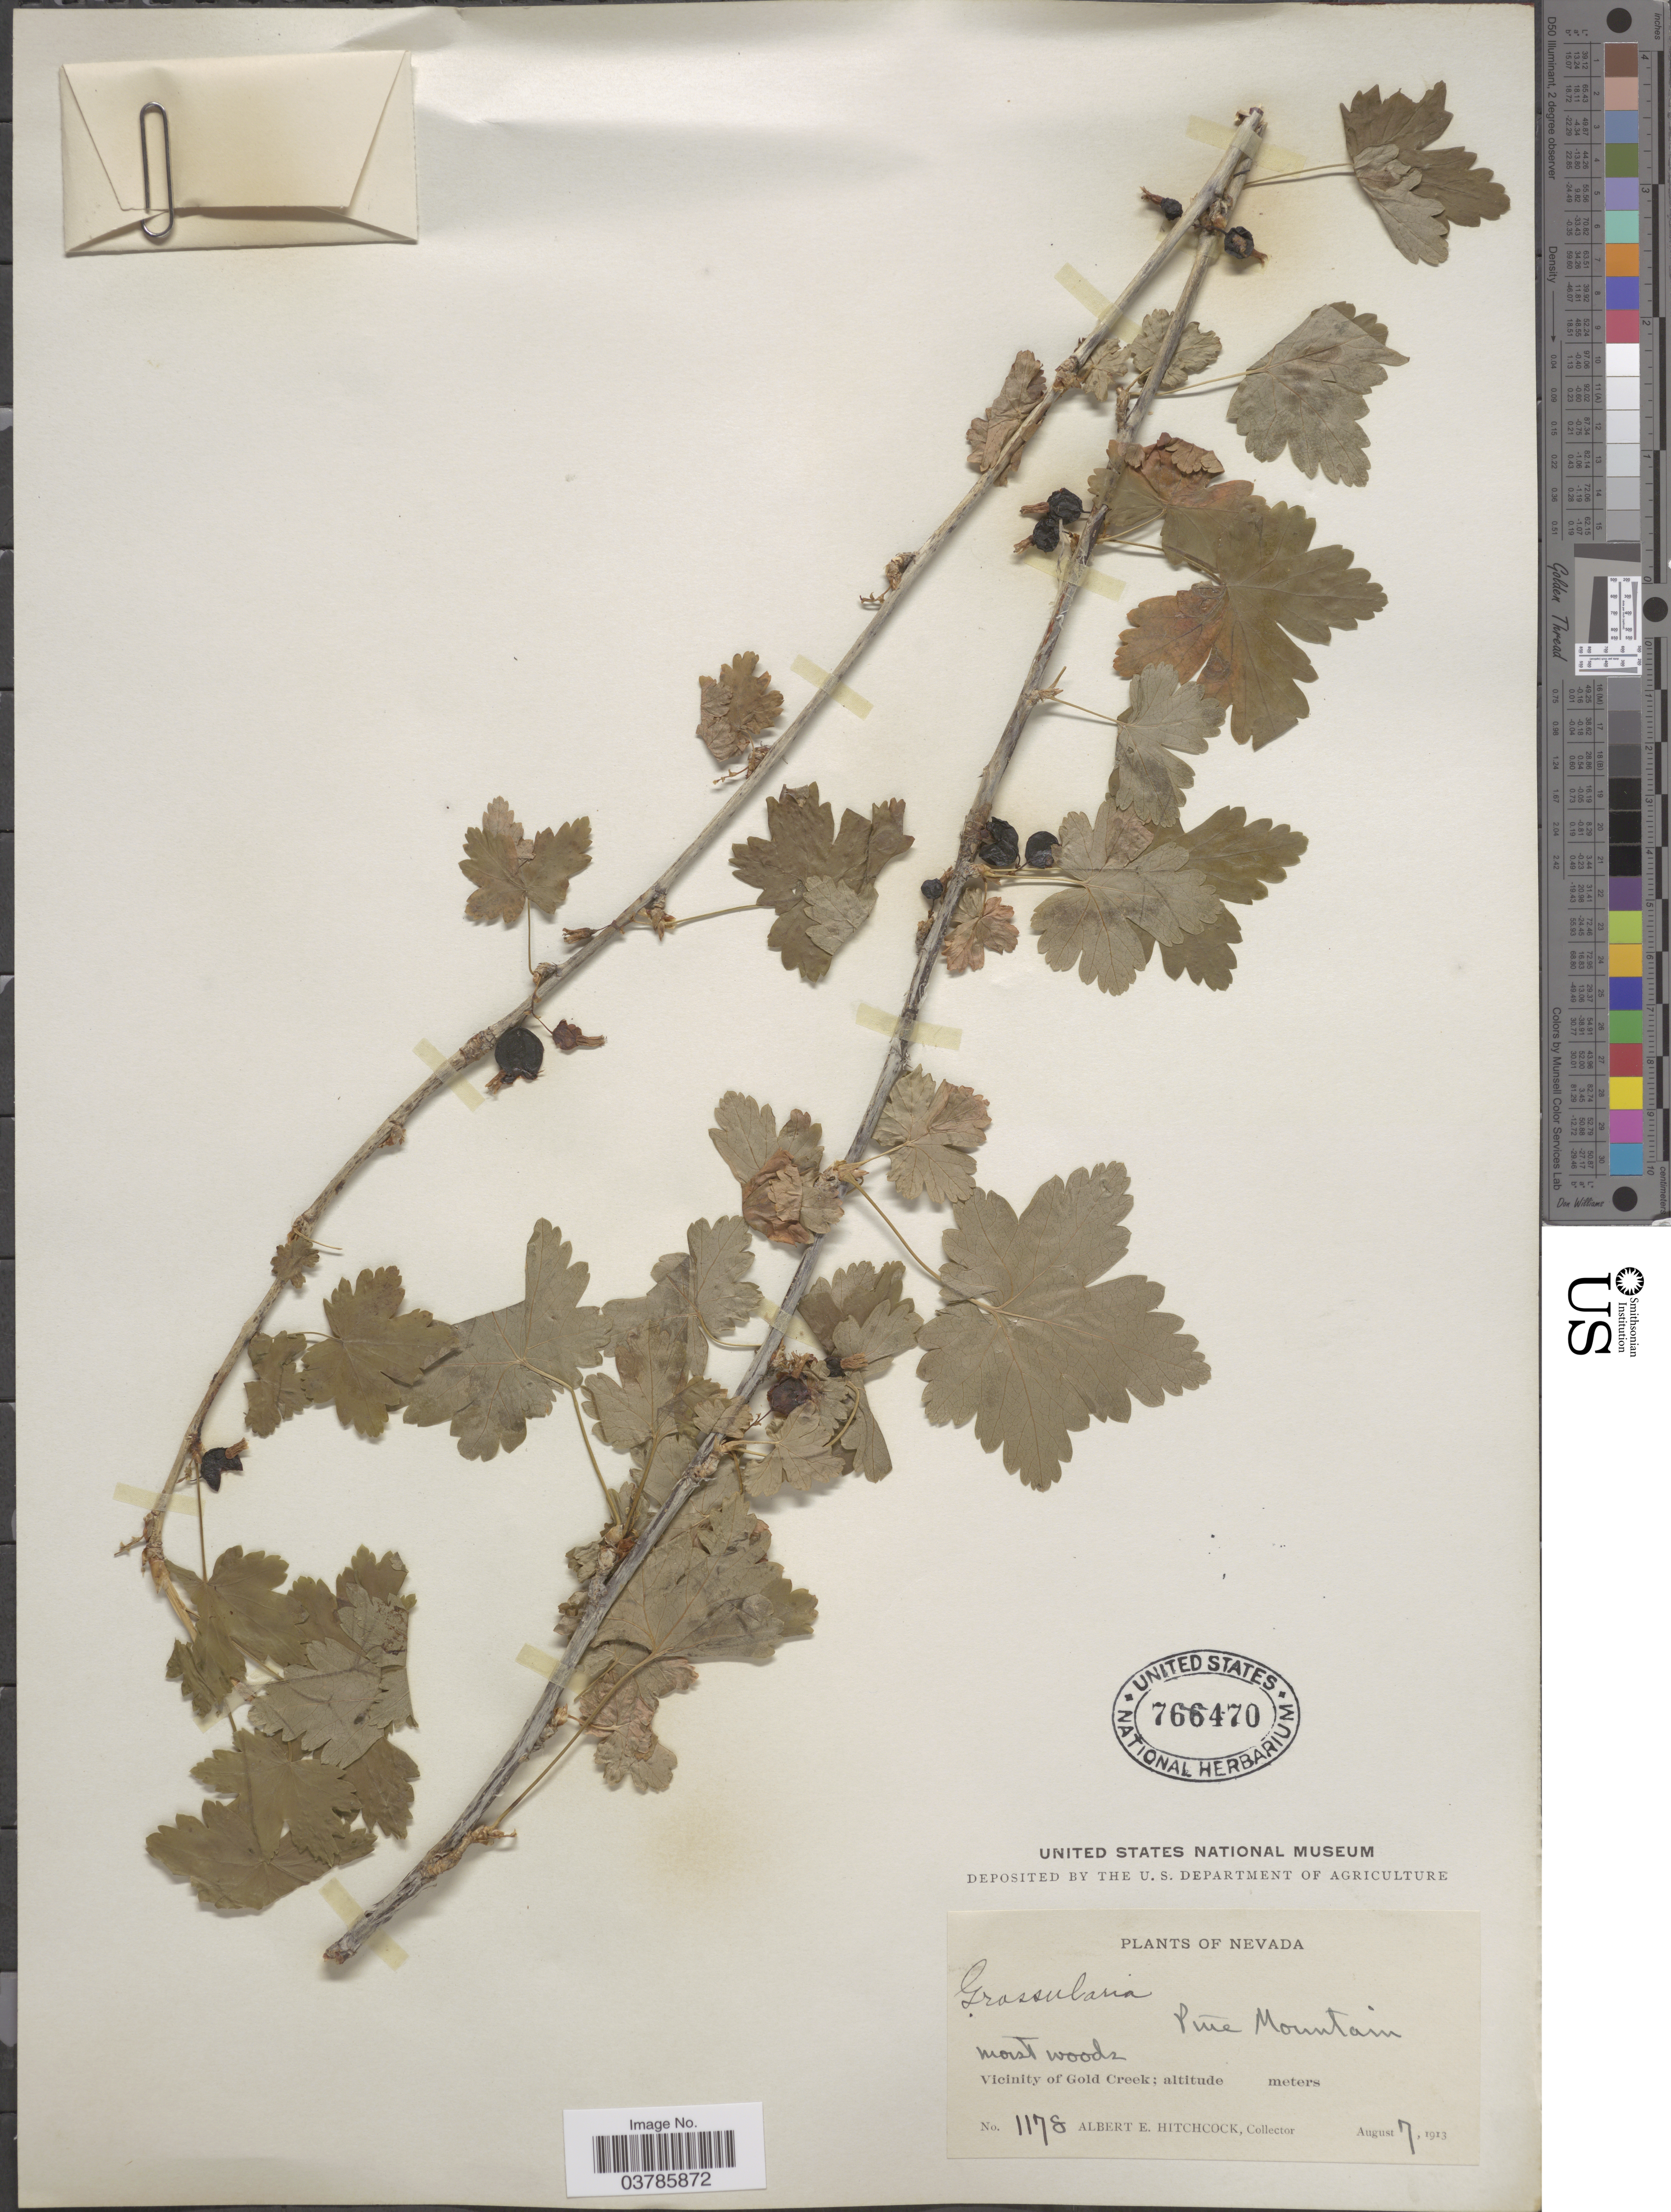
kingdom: Plantae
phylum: Tracheophyta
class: Magnoliopsida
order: Saxifragales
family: Grossulariaceae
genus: Ribes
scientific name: Ribes sp.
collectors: A. Hitchcock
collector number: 1178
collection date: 1913-08-07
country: United States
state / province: Nevada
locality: Pine Mountain. Moist woods. Vicinity of Gold Creek.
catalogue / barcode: US 766470